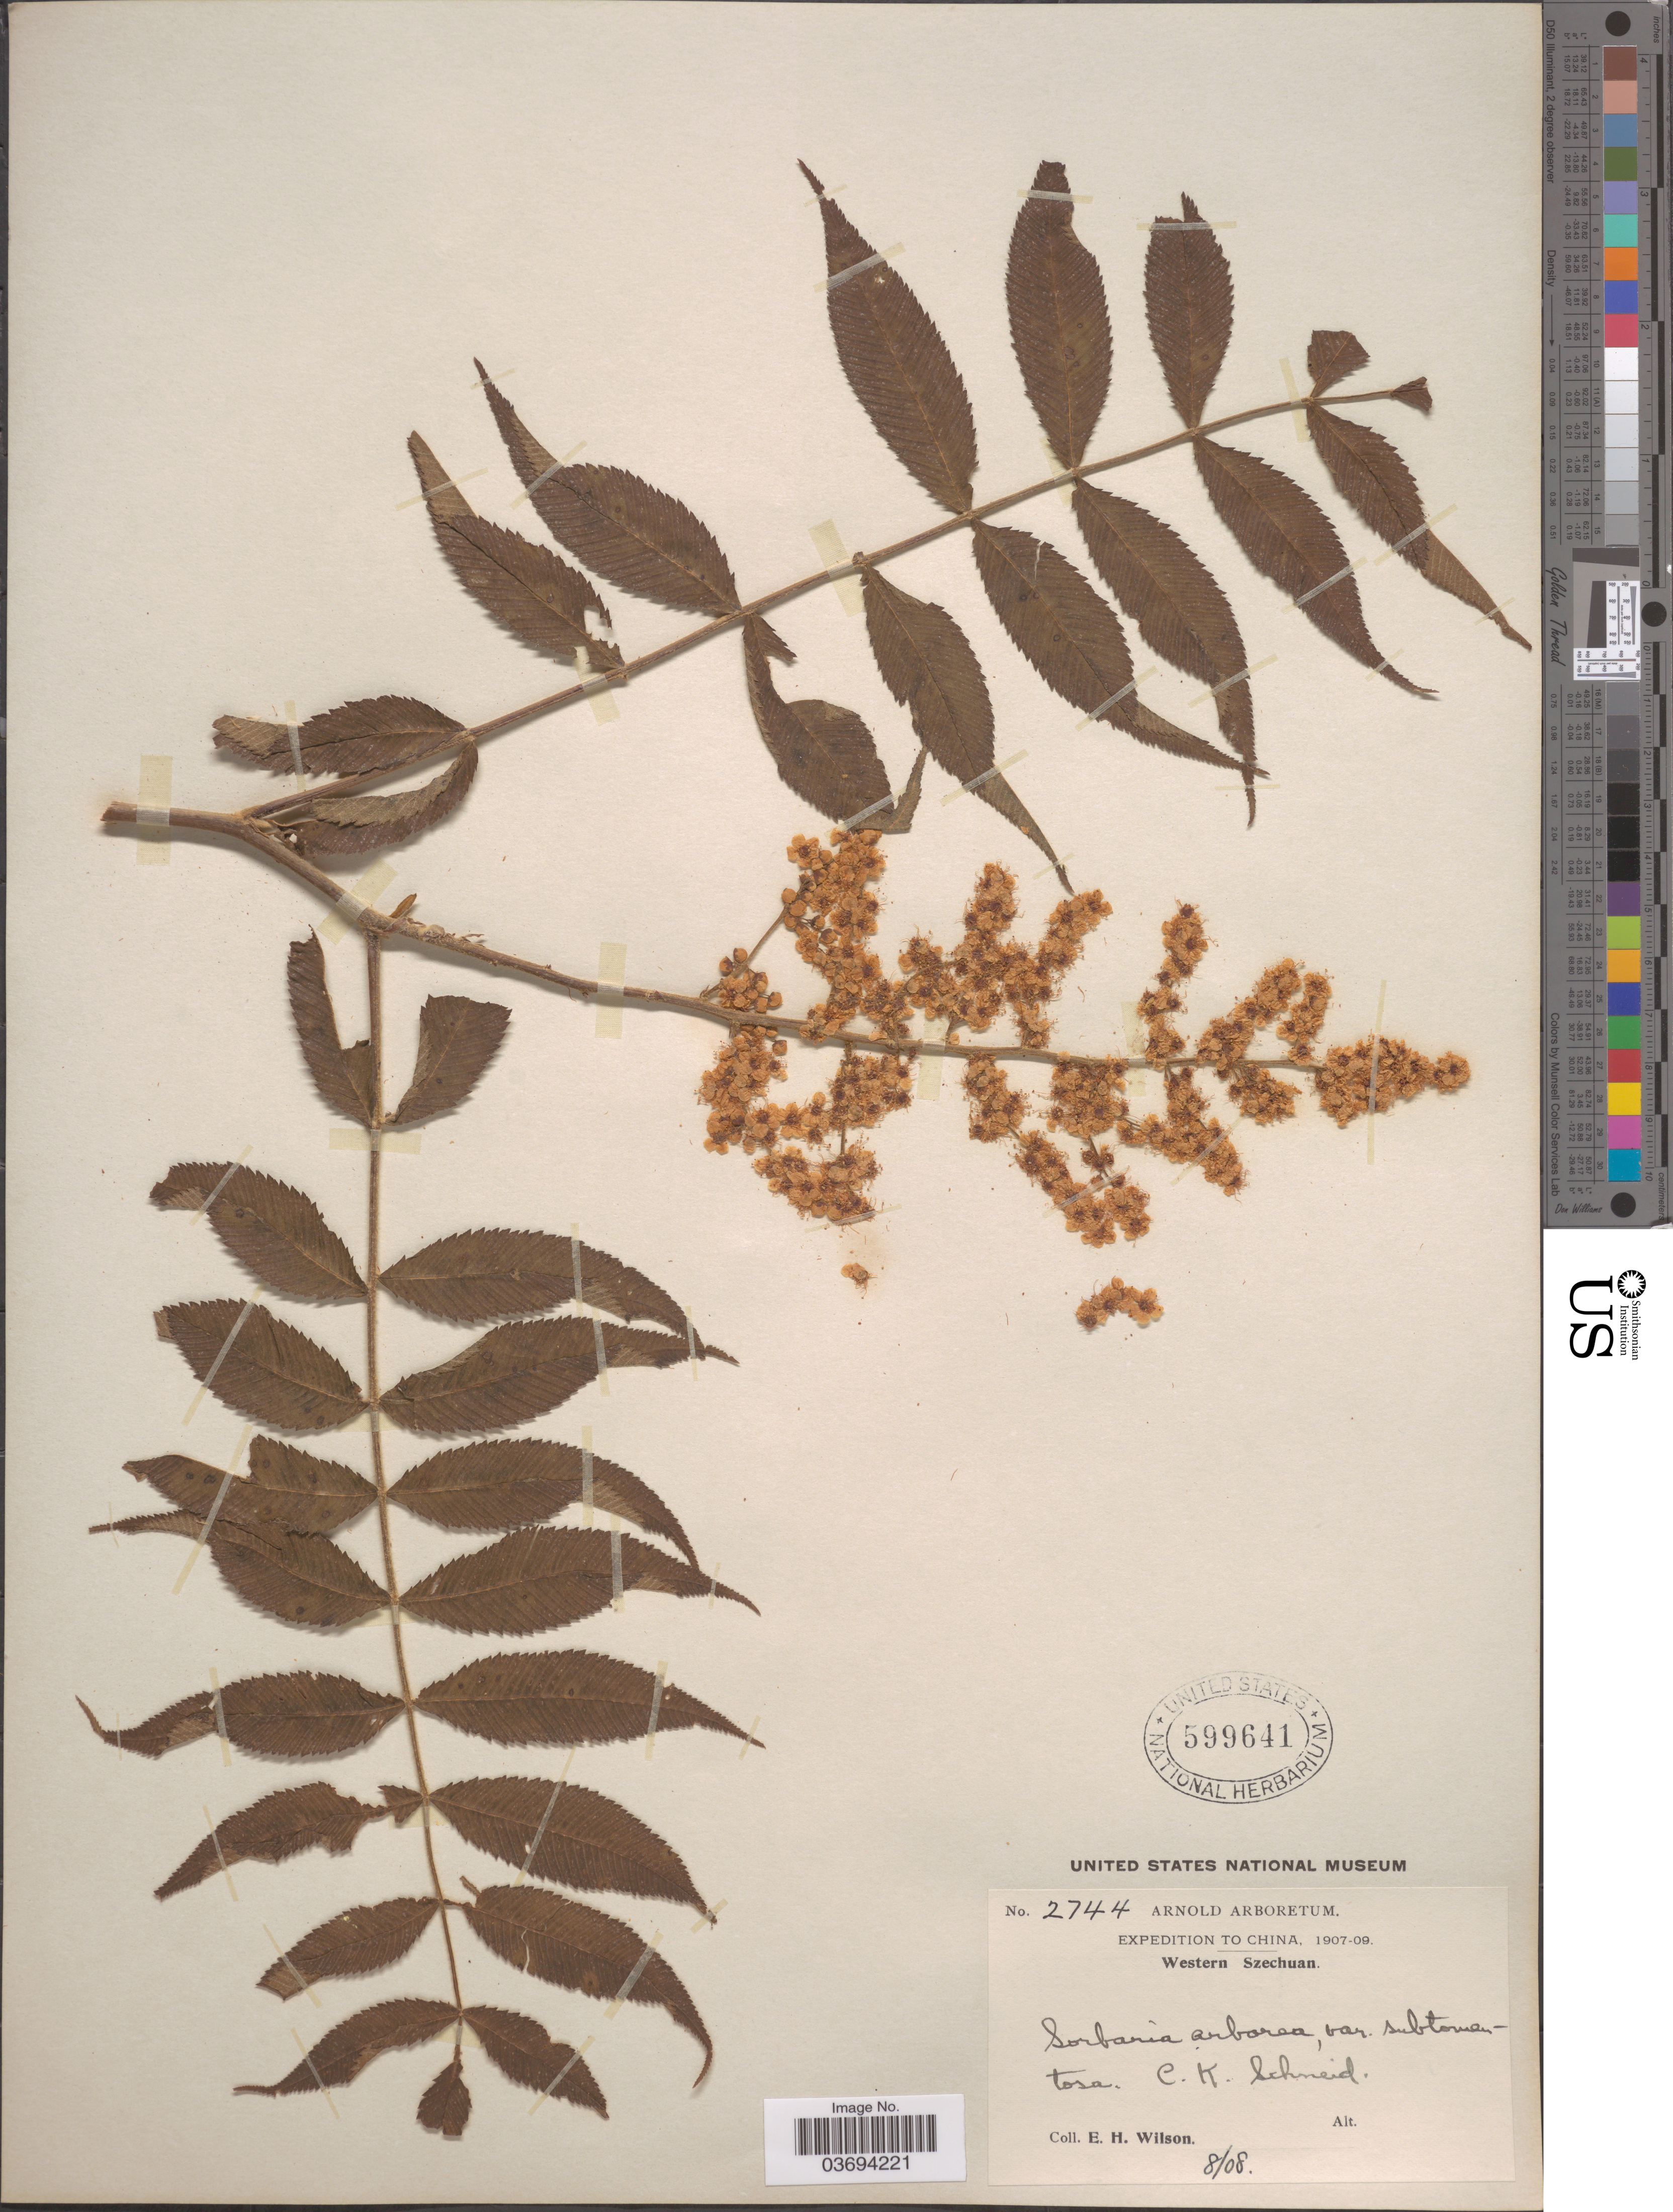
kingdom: Plantae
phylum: Tracheophyta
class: Magnoliopsida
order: Rosales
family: Rosaceae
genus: Sorbaria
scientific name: Sorbaria arborea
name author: C.K. Schneid.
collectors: E. Wilson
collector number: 2744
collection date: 1908-08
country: China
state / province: Sichuan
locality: Western Szechuan.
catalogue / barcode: US 599641